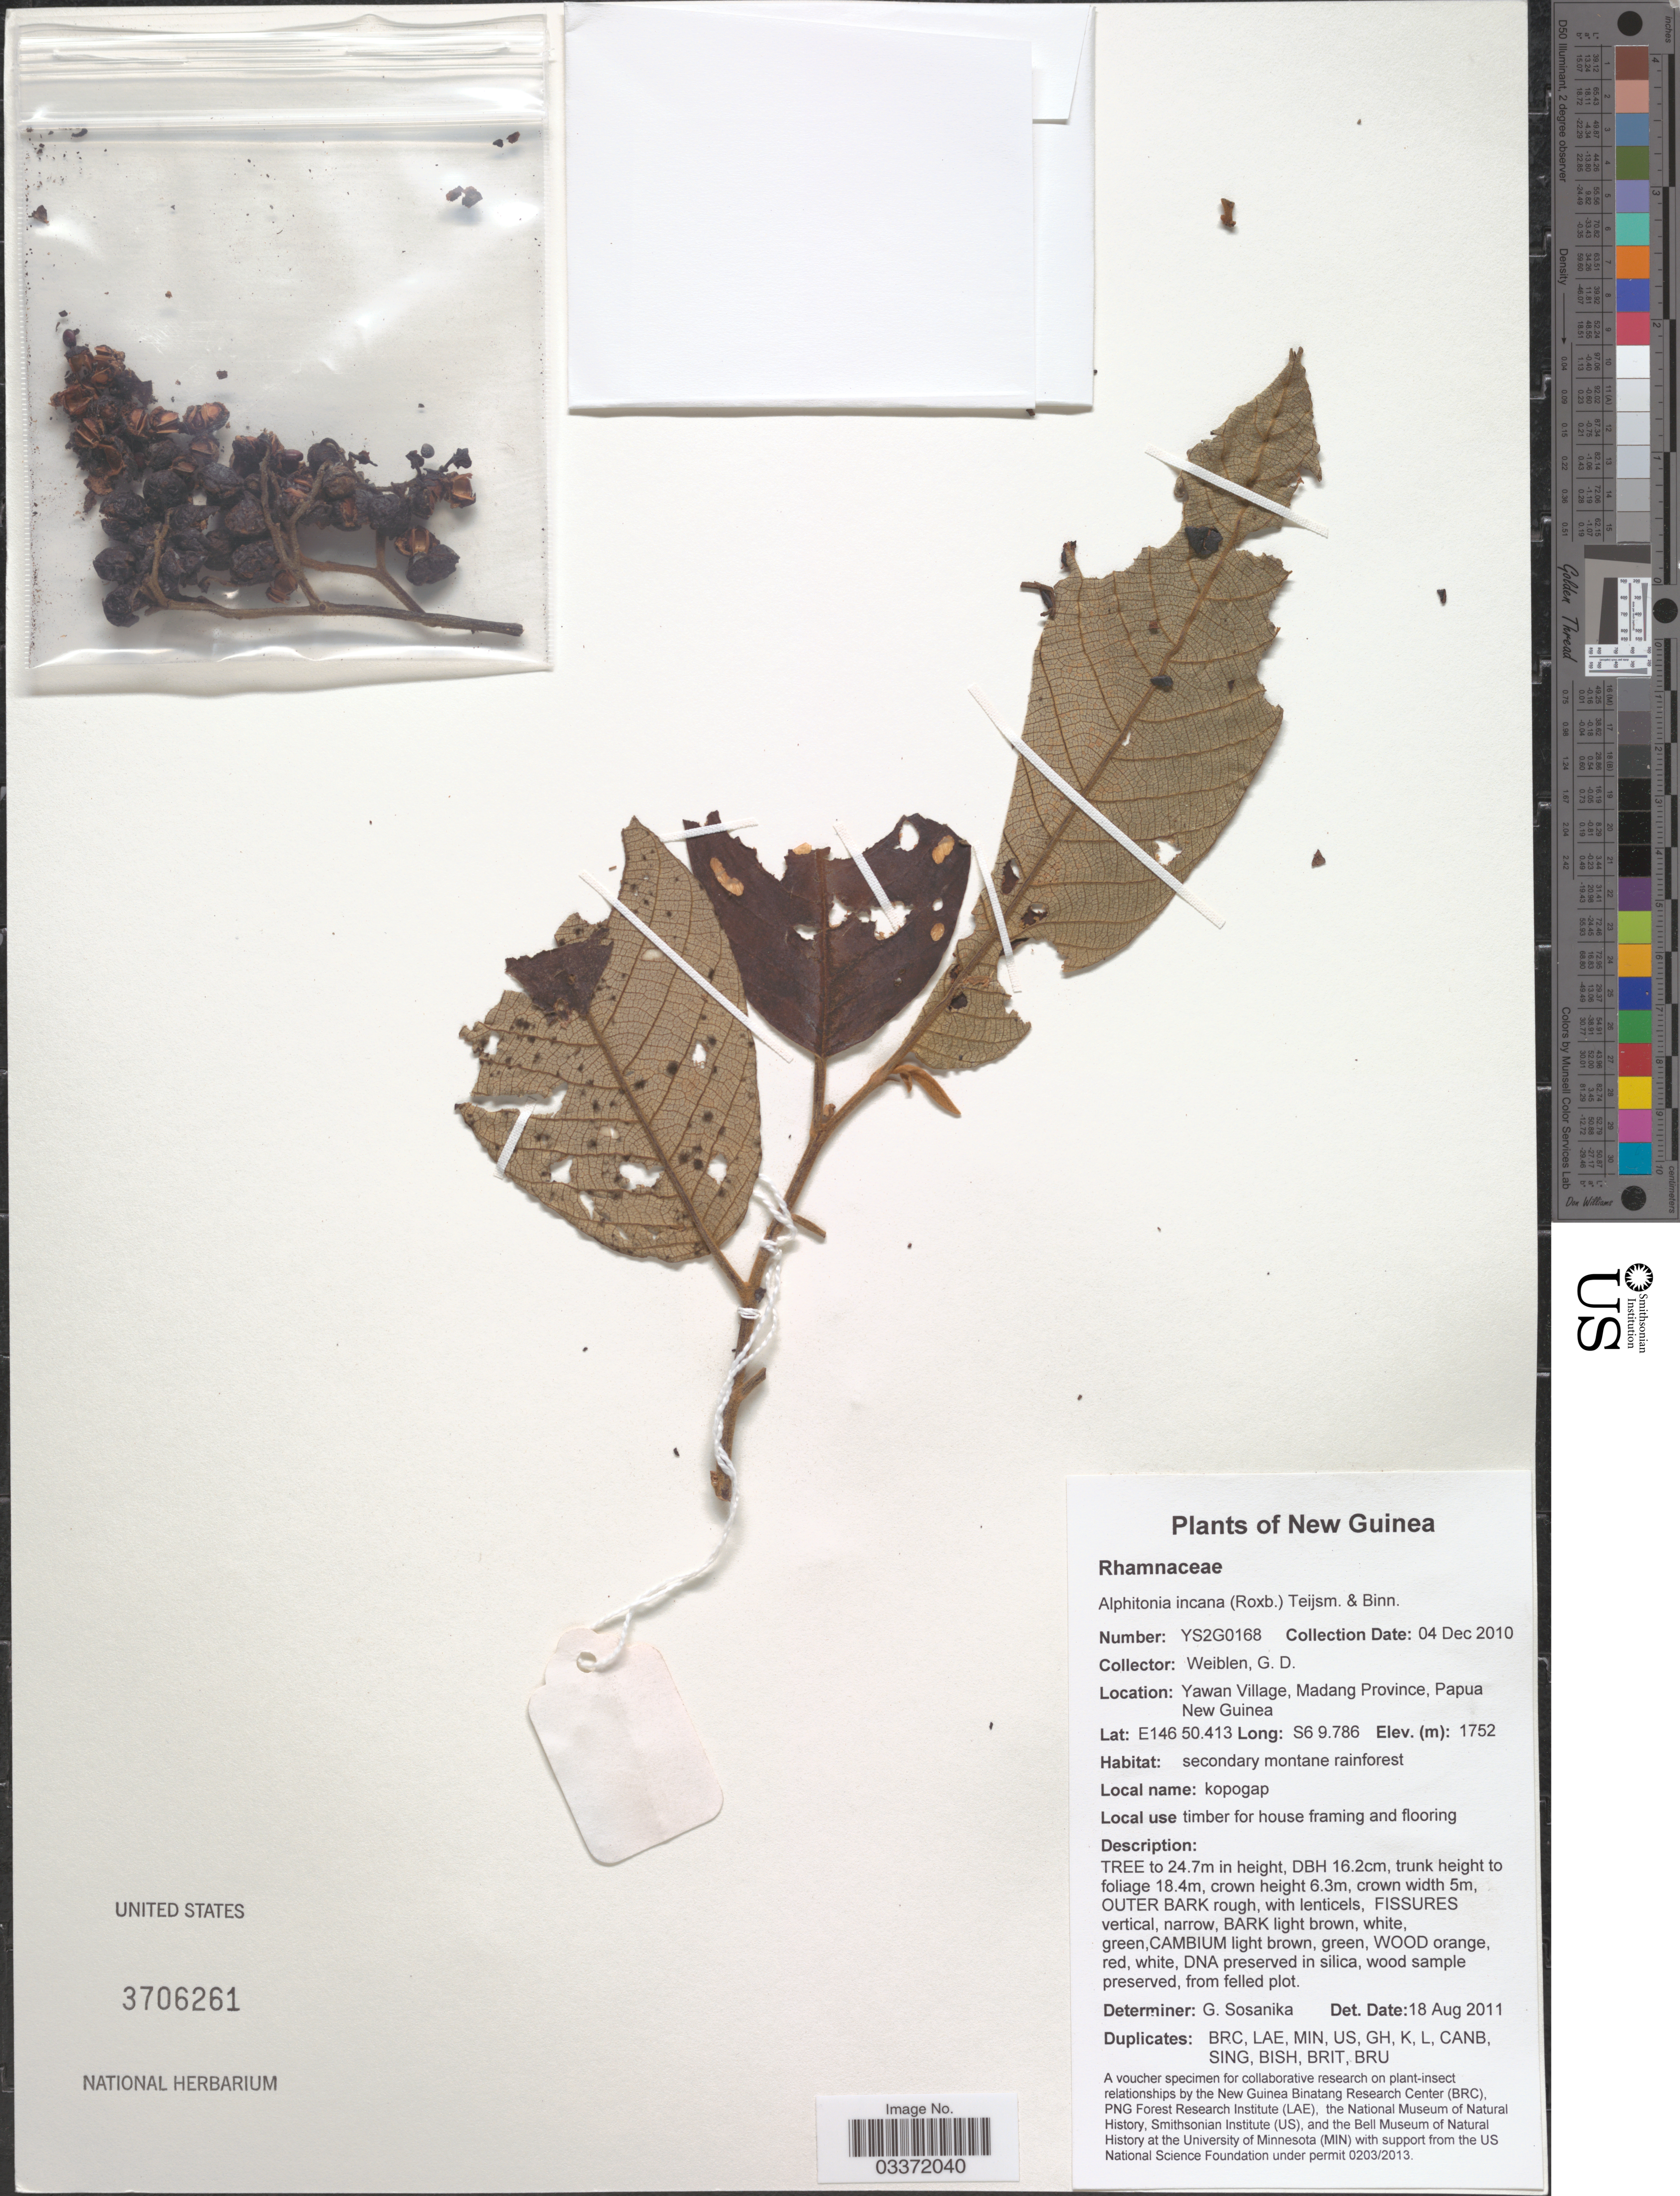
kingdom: Plantae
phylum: Tracheophyta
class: Magnoliopsida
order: Rosales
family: Rhamnaceae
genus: Alphitonia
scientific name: Alphitonia incana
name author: (Roxb.) Teisjm. & Binn. ex Kurz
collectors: G. D. Weiblen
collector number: YS2G0168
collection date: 2010-12-04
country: Papua New Guinea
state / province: Madang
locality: New Guinea. Yawan Village.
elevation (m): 1752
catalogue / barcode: US 3706261